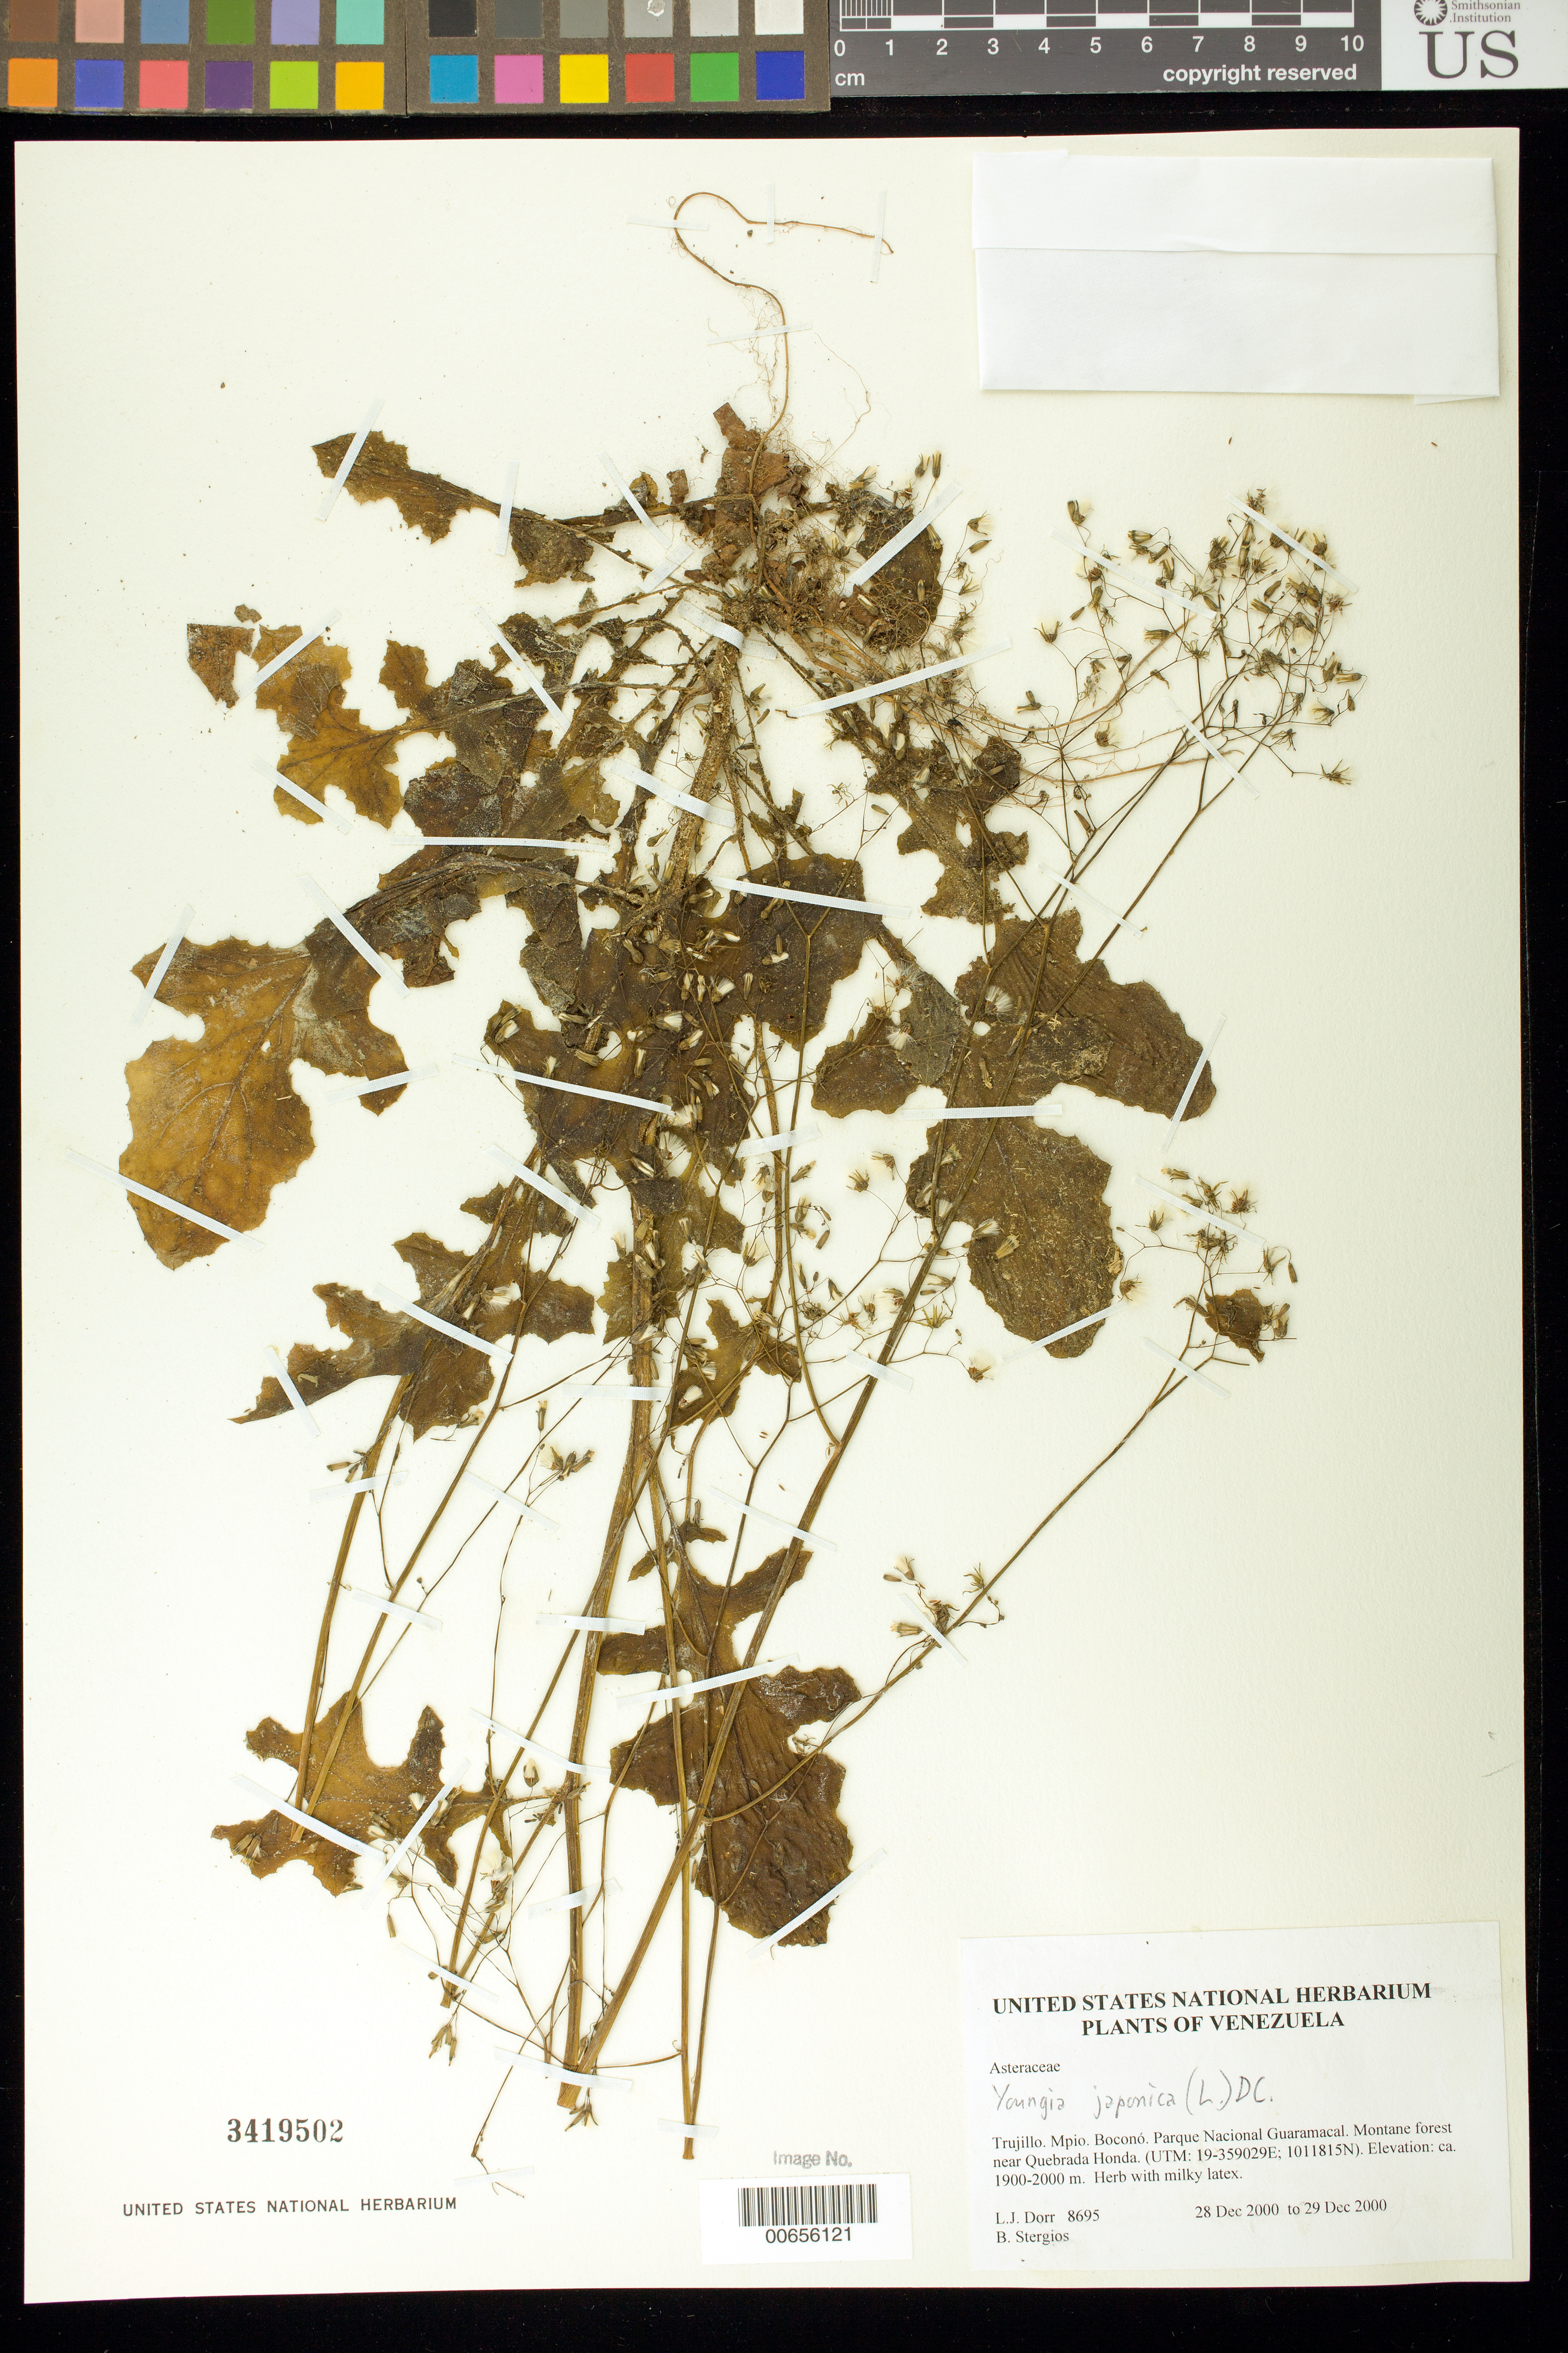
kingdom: Plantae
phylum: Tracheophyta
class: Magnoliopsida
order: Asterales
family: Asteraceae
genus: Youngia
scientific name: Youngia japonica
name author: (L.) DC.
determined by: Robinson, Harold E., (US)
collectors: L. J. Dorr & B. G. Stergios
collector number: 8695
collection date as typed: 28 Dec 2000 to 29 Dec 2000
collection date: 2000-12-28/2000-12-29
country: Venezuela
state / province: Trujillo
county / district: Boconó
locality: Parque Nacional Guaramacal near Quebrada Honda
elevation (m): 1900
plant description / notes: COL, PORT, TEX, US, VEN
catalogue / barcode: US 3419502